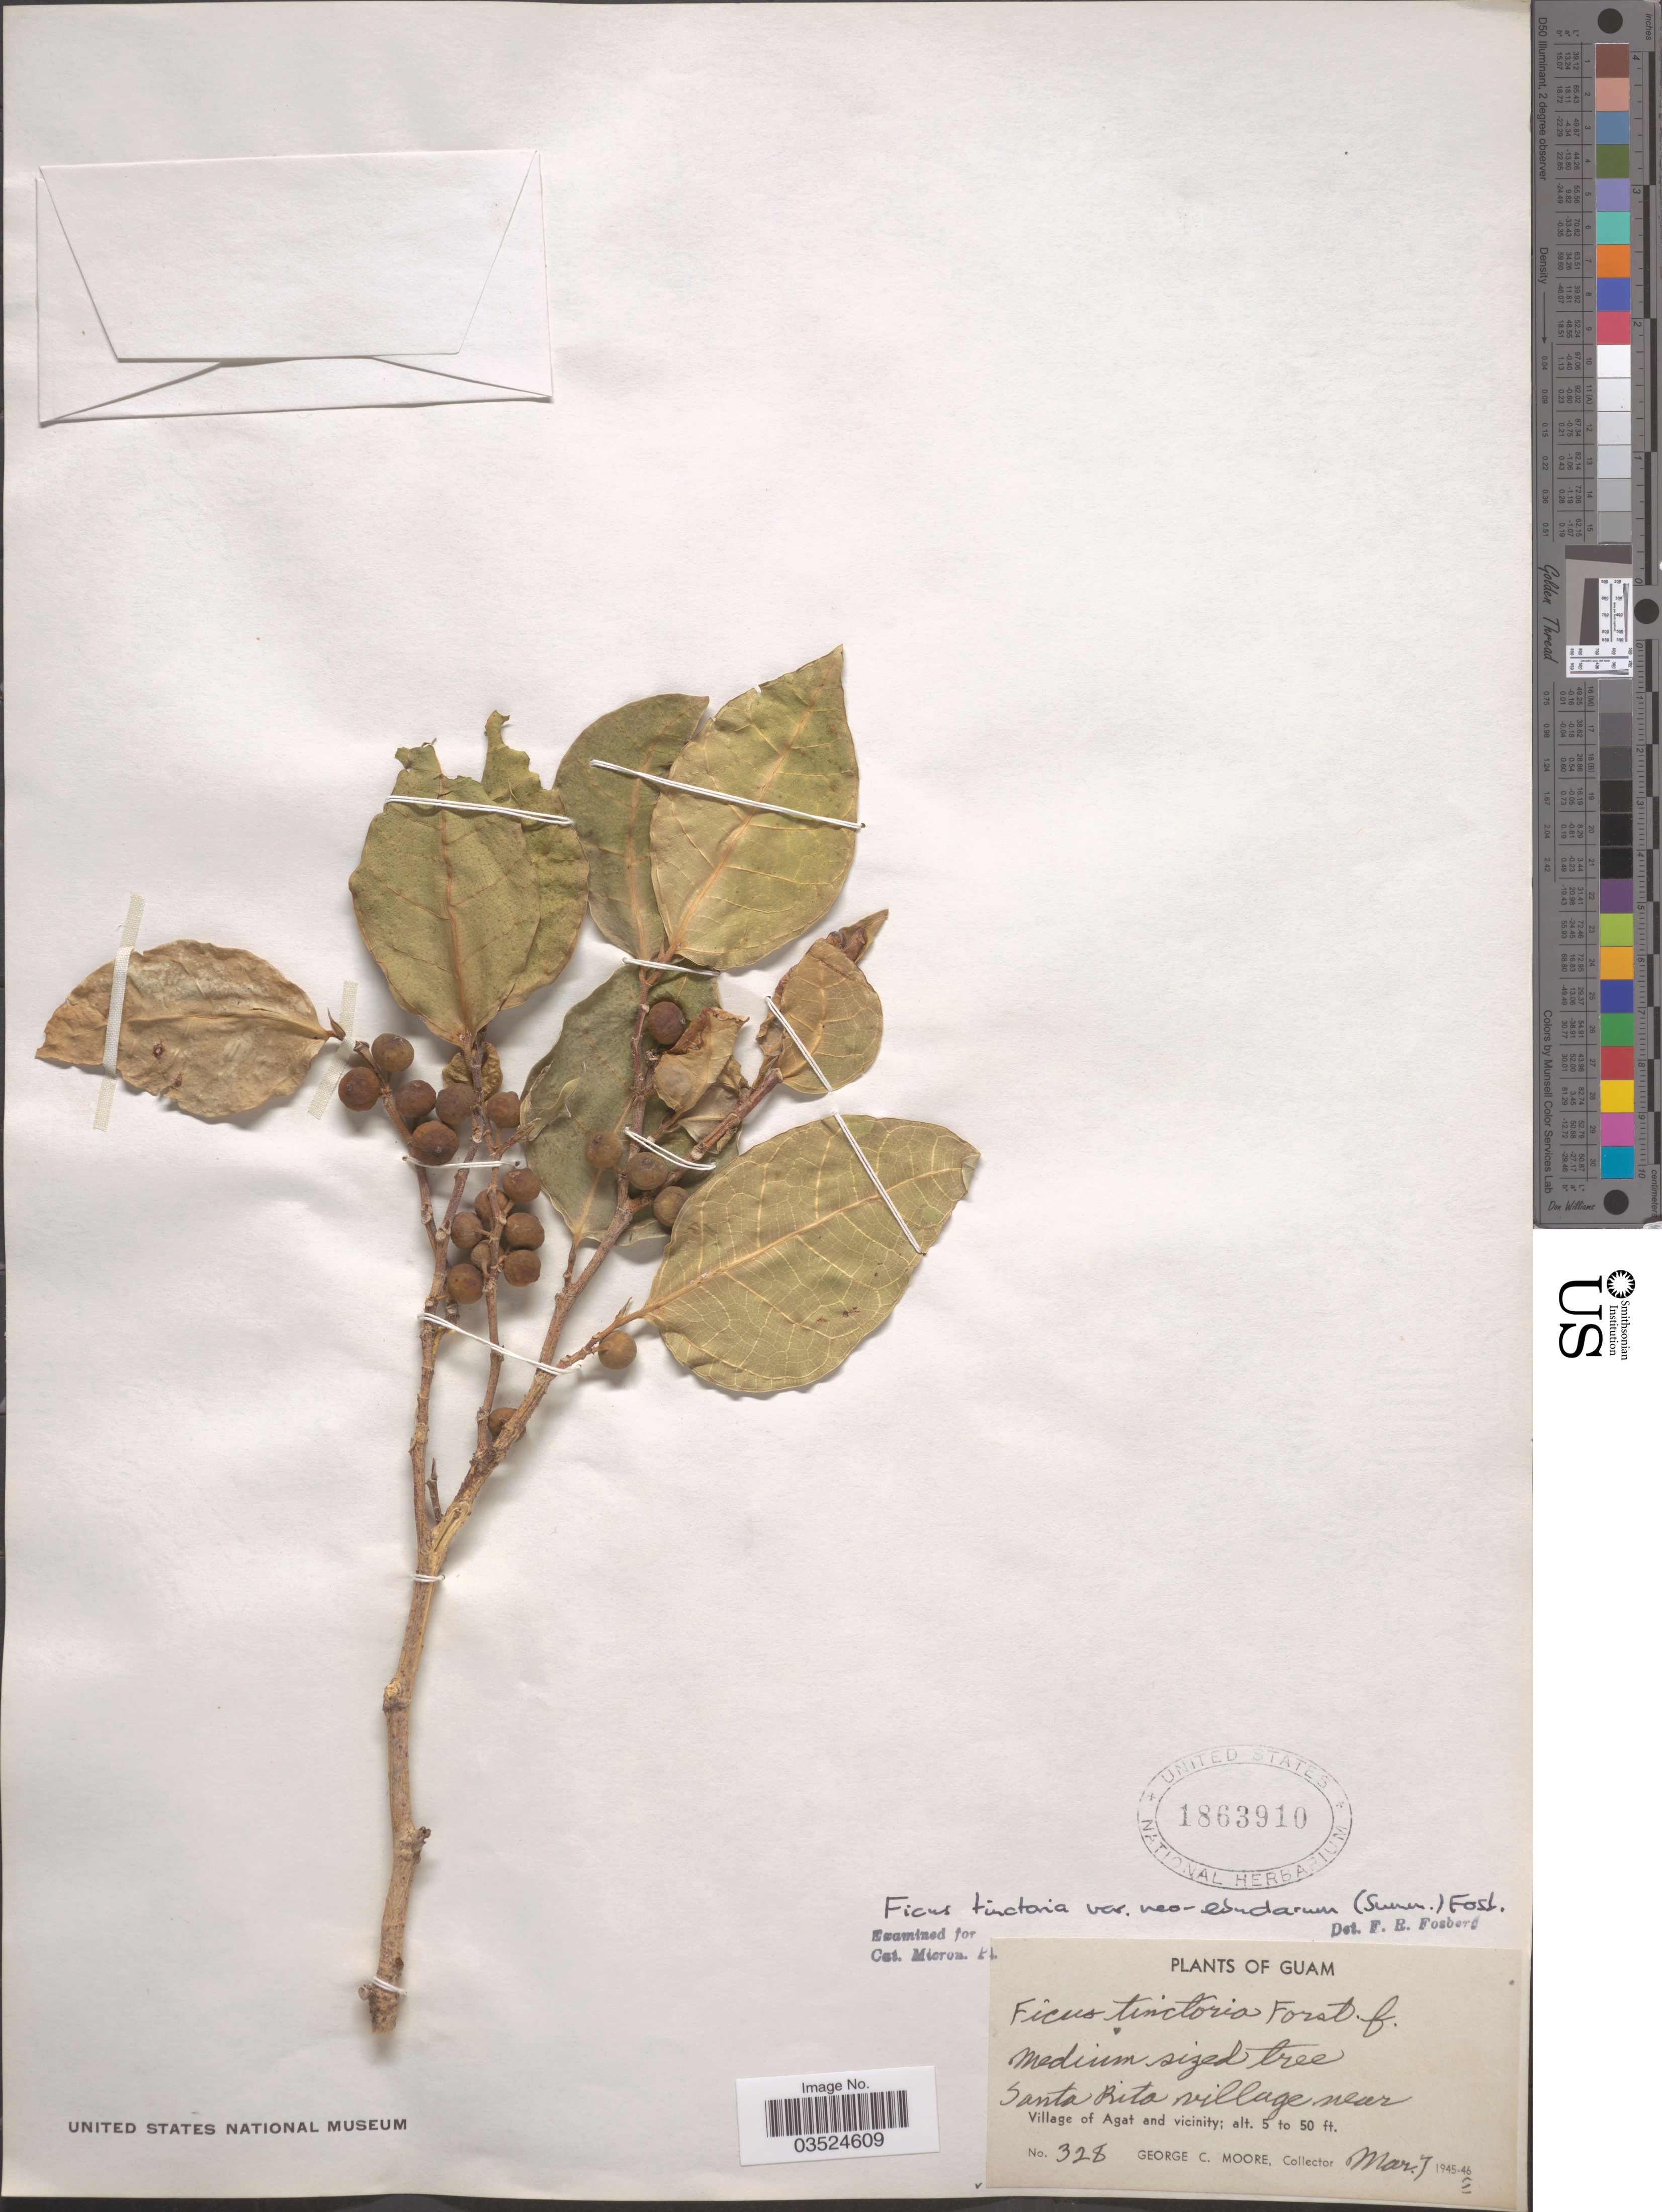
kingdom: Plantae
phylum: Tracheophyta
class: Magnoliopsida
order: Rosales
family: Moraceae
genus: Ficus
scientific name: Ficus tinctoria var. neoebudarum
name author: (Summerh.) Fosberg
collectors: G. C. Moore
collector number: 328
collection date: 1946-03-07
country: Guam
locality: Santa Rita village near Village of Agat and vicinity.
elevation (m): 2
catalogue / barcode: US 1863910